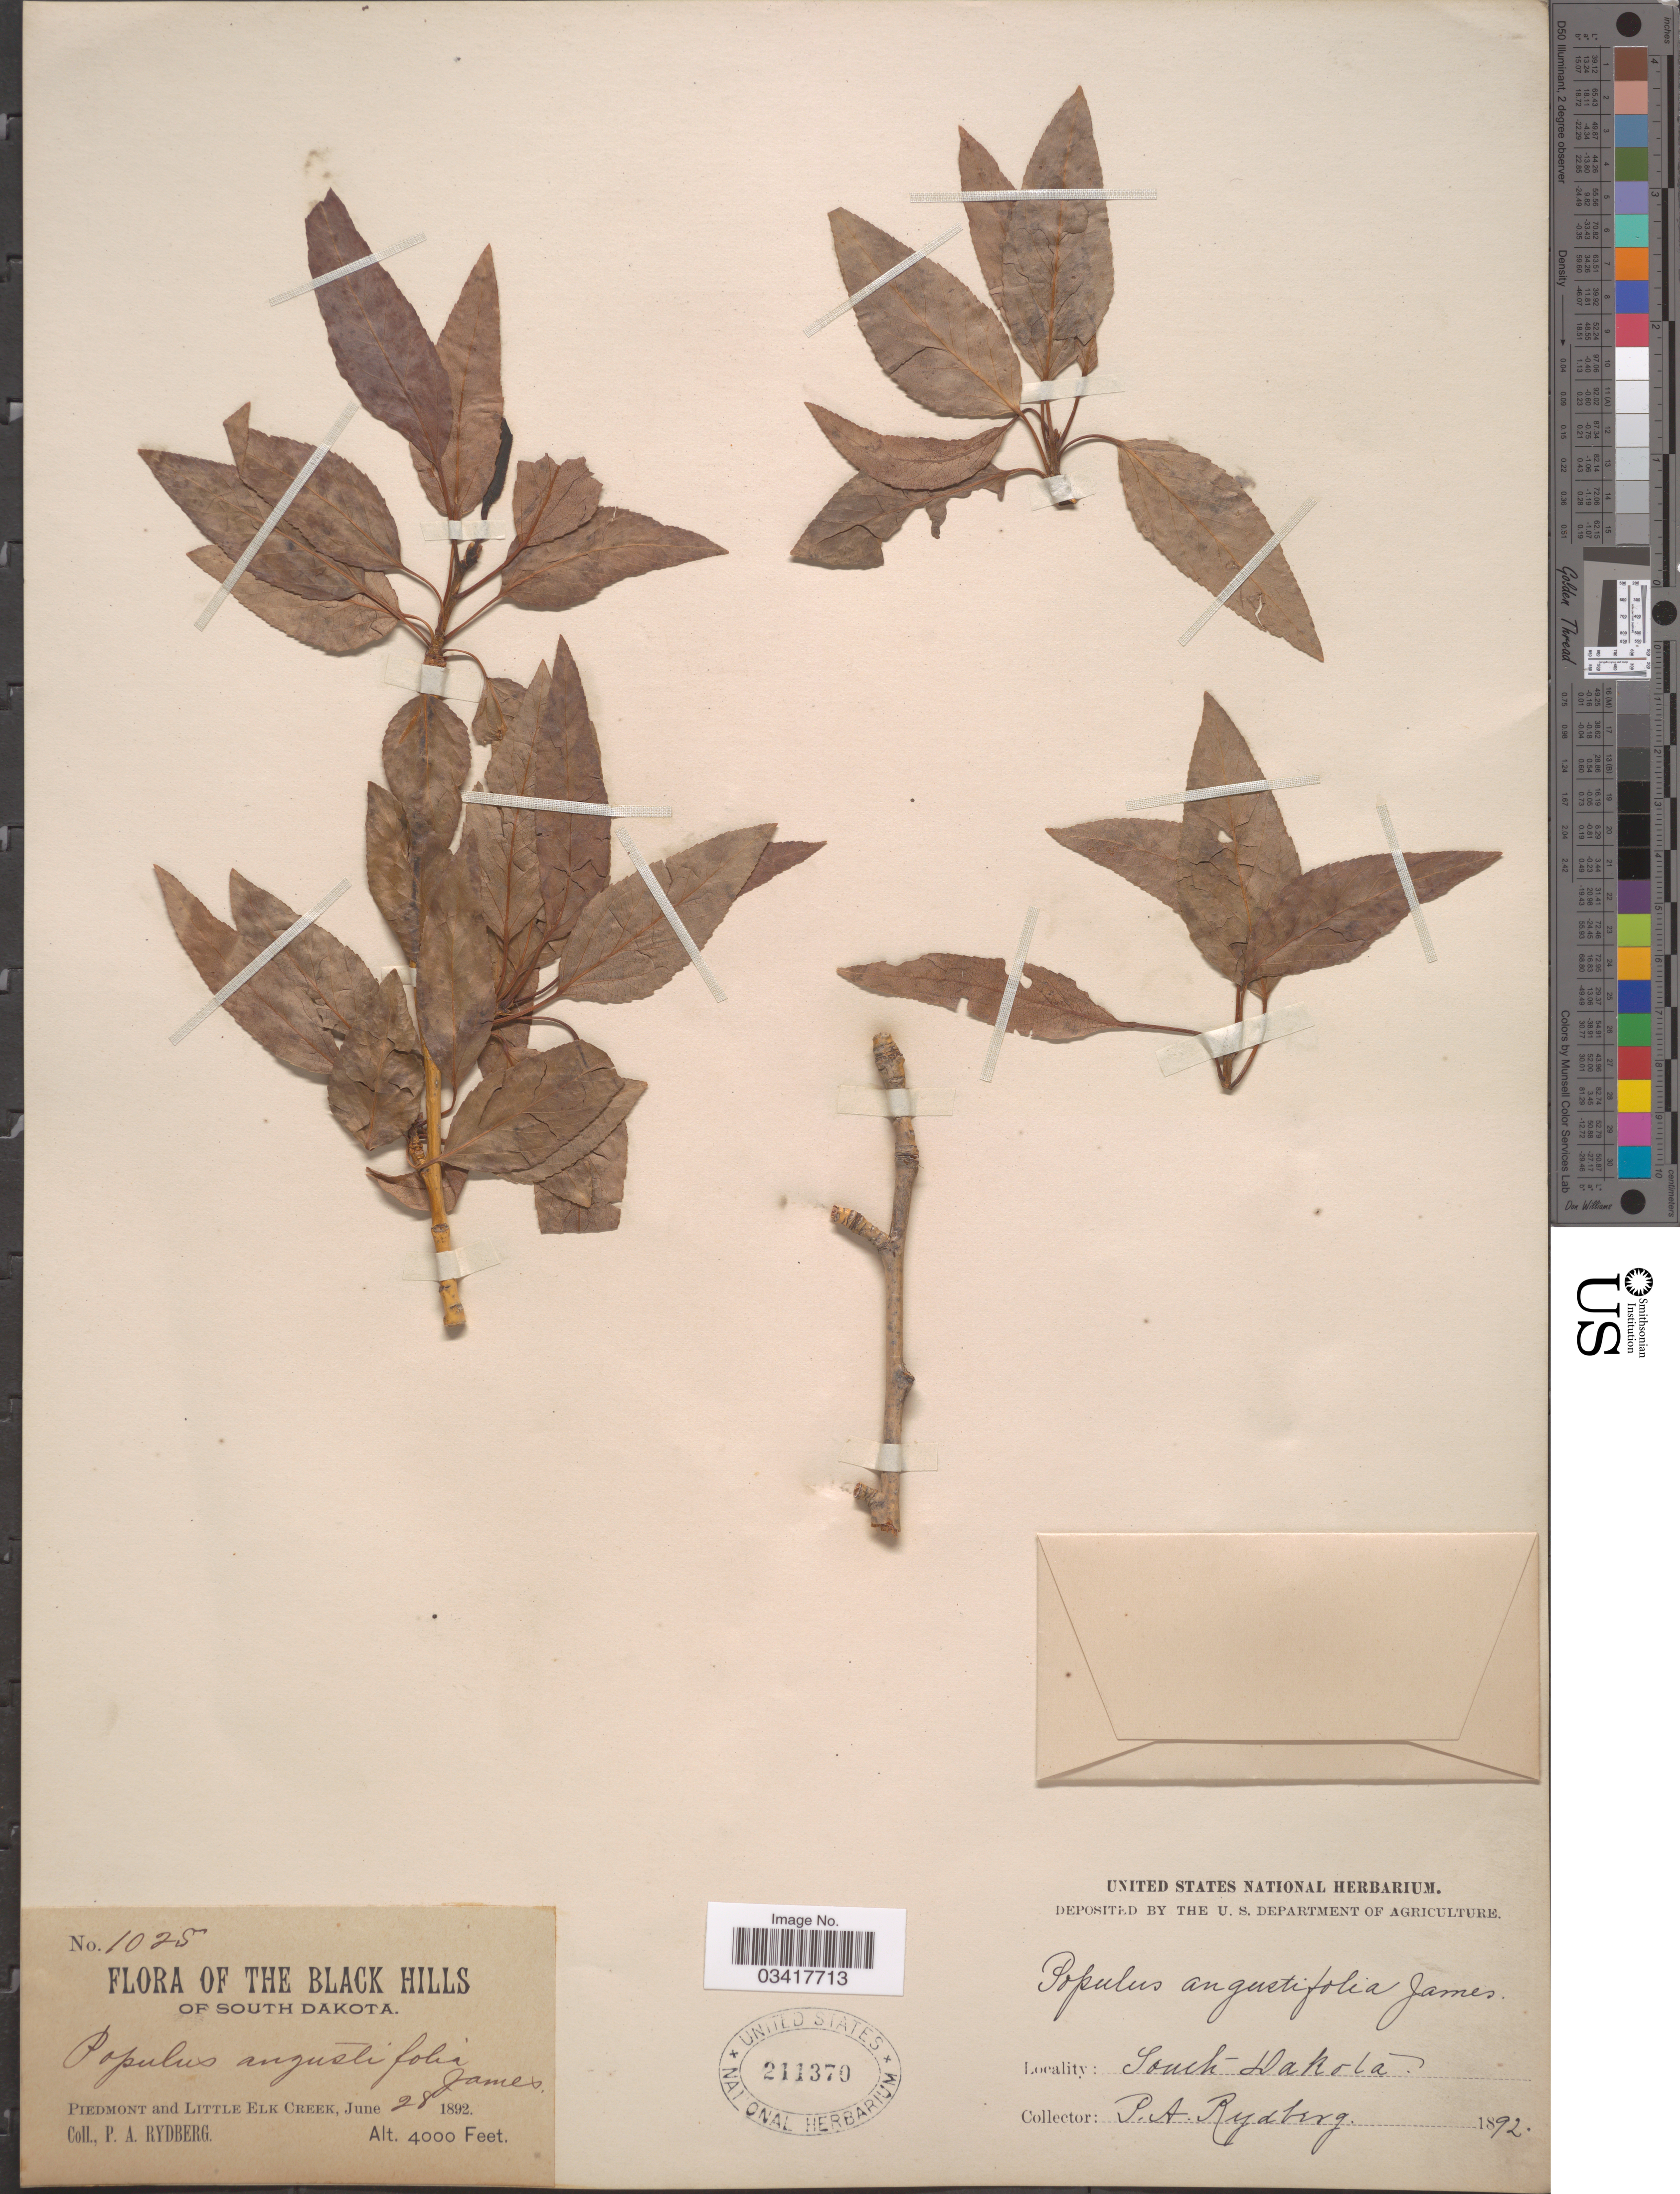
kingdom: Plantae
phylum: Tracheophyta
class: Magnoliopsida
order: Malpighiales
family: Salicaceae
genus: Populus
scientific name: Populus angustifolia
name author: E. James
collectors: P. A. Rydberg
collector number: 1025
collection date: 1892-06-28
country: United States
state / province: South Dakota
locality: The Black Hills of South Dakota. Piedmont and Little Elk Creek.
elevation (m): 1219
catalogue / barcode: US 211370